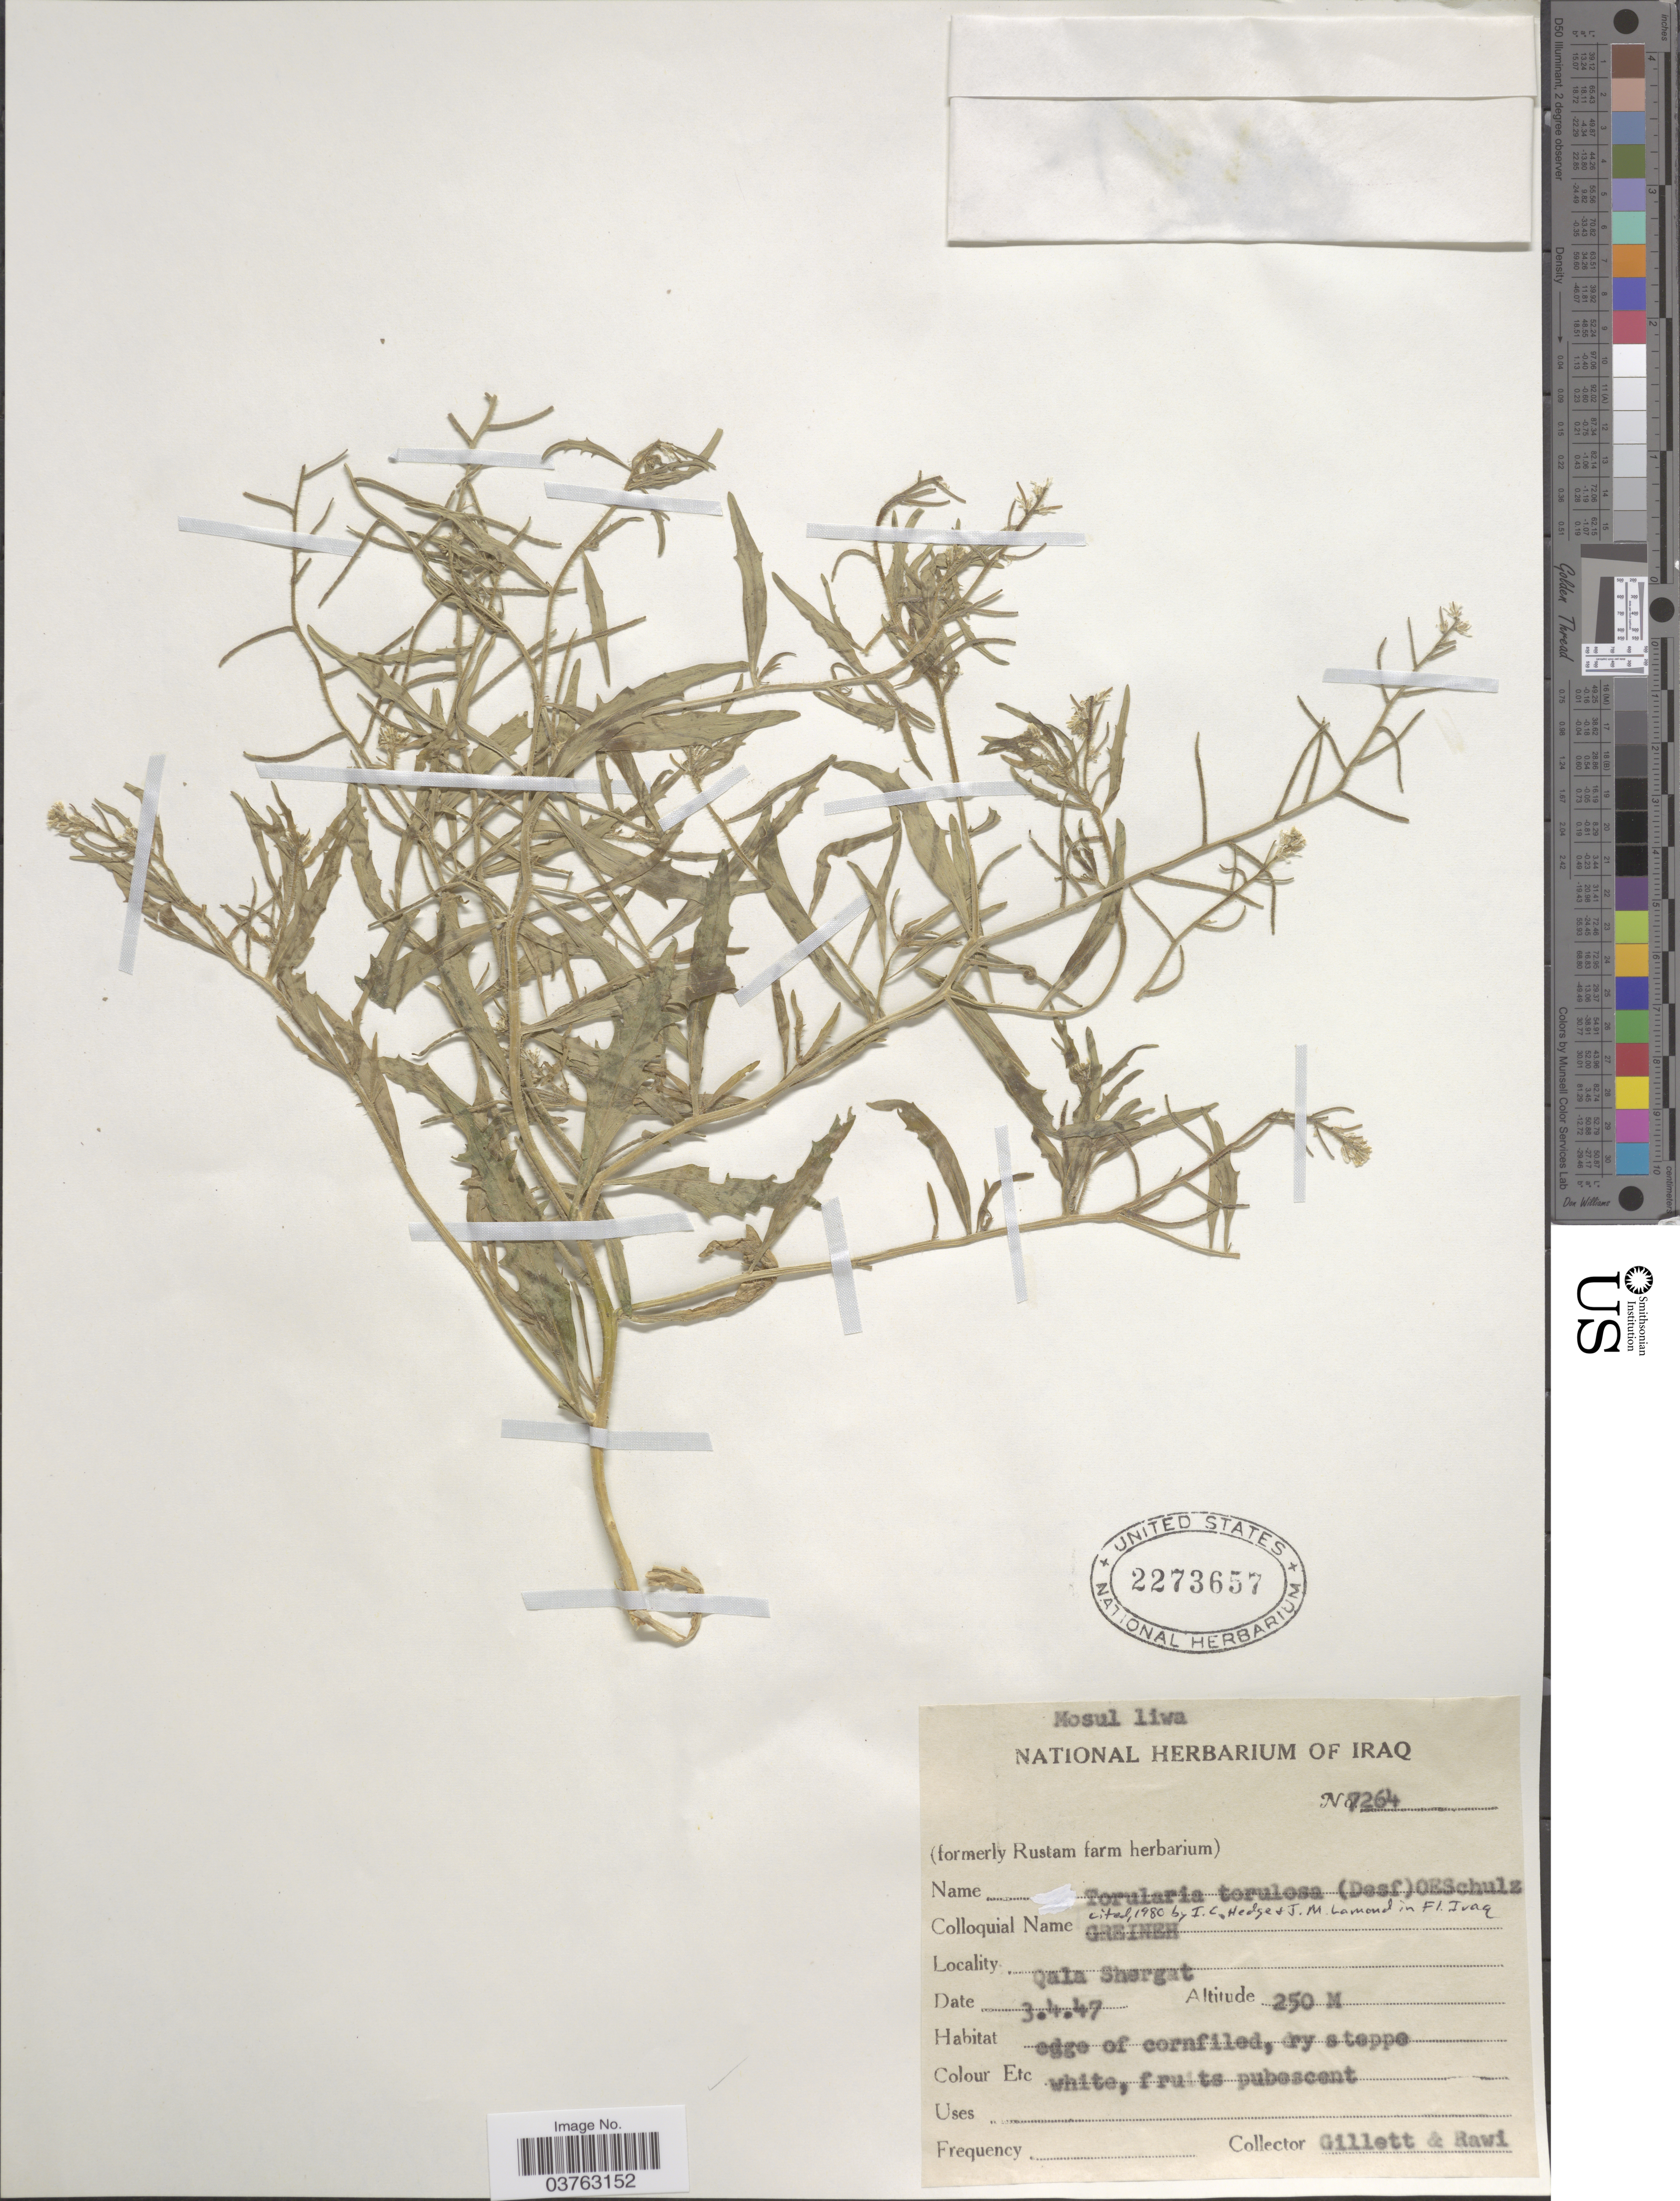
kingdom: Plantae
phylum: Tracheophyta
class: Magnoliopsida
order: Brassicales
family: Brassicaceae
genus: Neotorularia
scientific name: Neotorularia torulosa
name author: (Desf.) Hedge & J. Léonard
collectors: Gillett, -- & -. Rawi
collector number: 7264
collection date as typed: Transcribed d/m/y: 3/4/47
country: Iraq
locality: Mosul liwa. Qala Shergat.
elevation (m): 250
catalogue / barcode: US 2273657